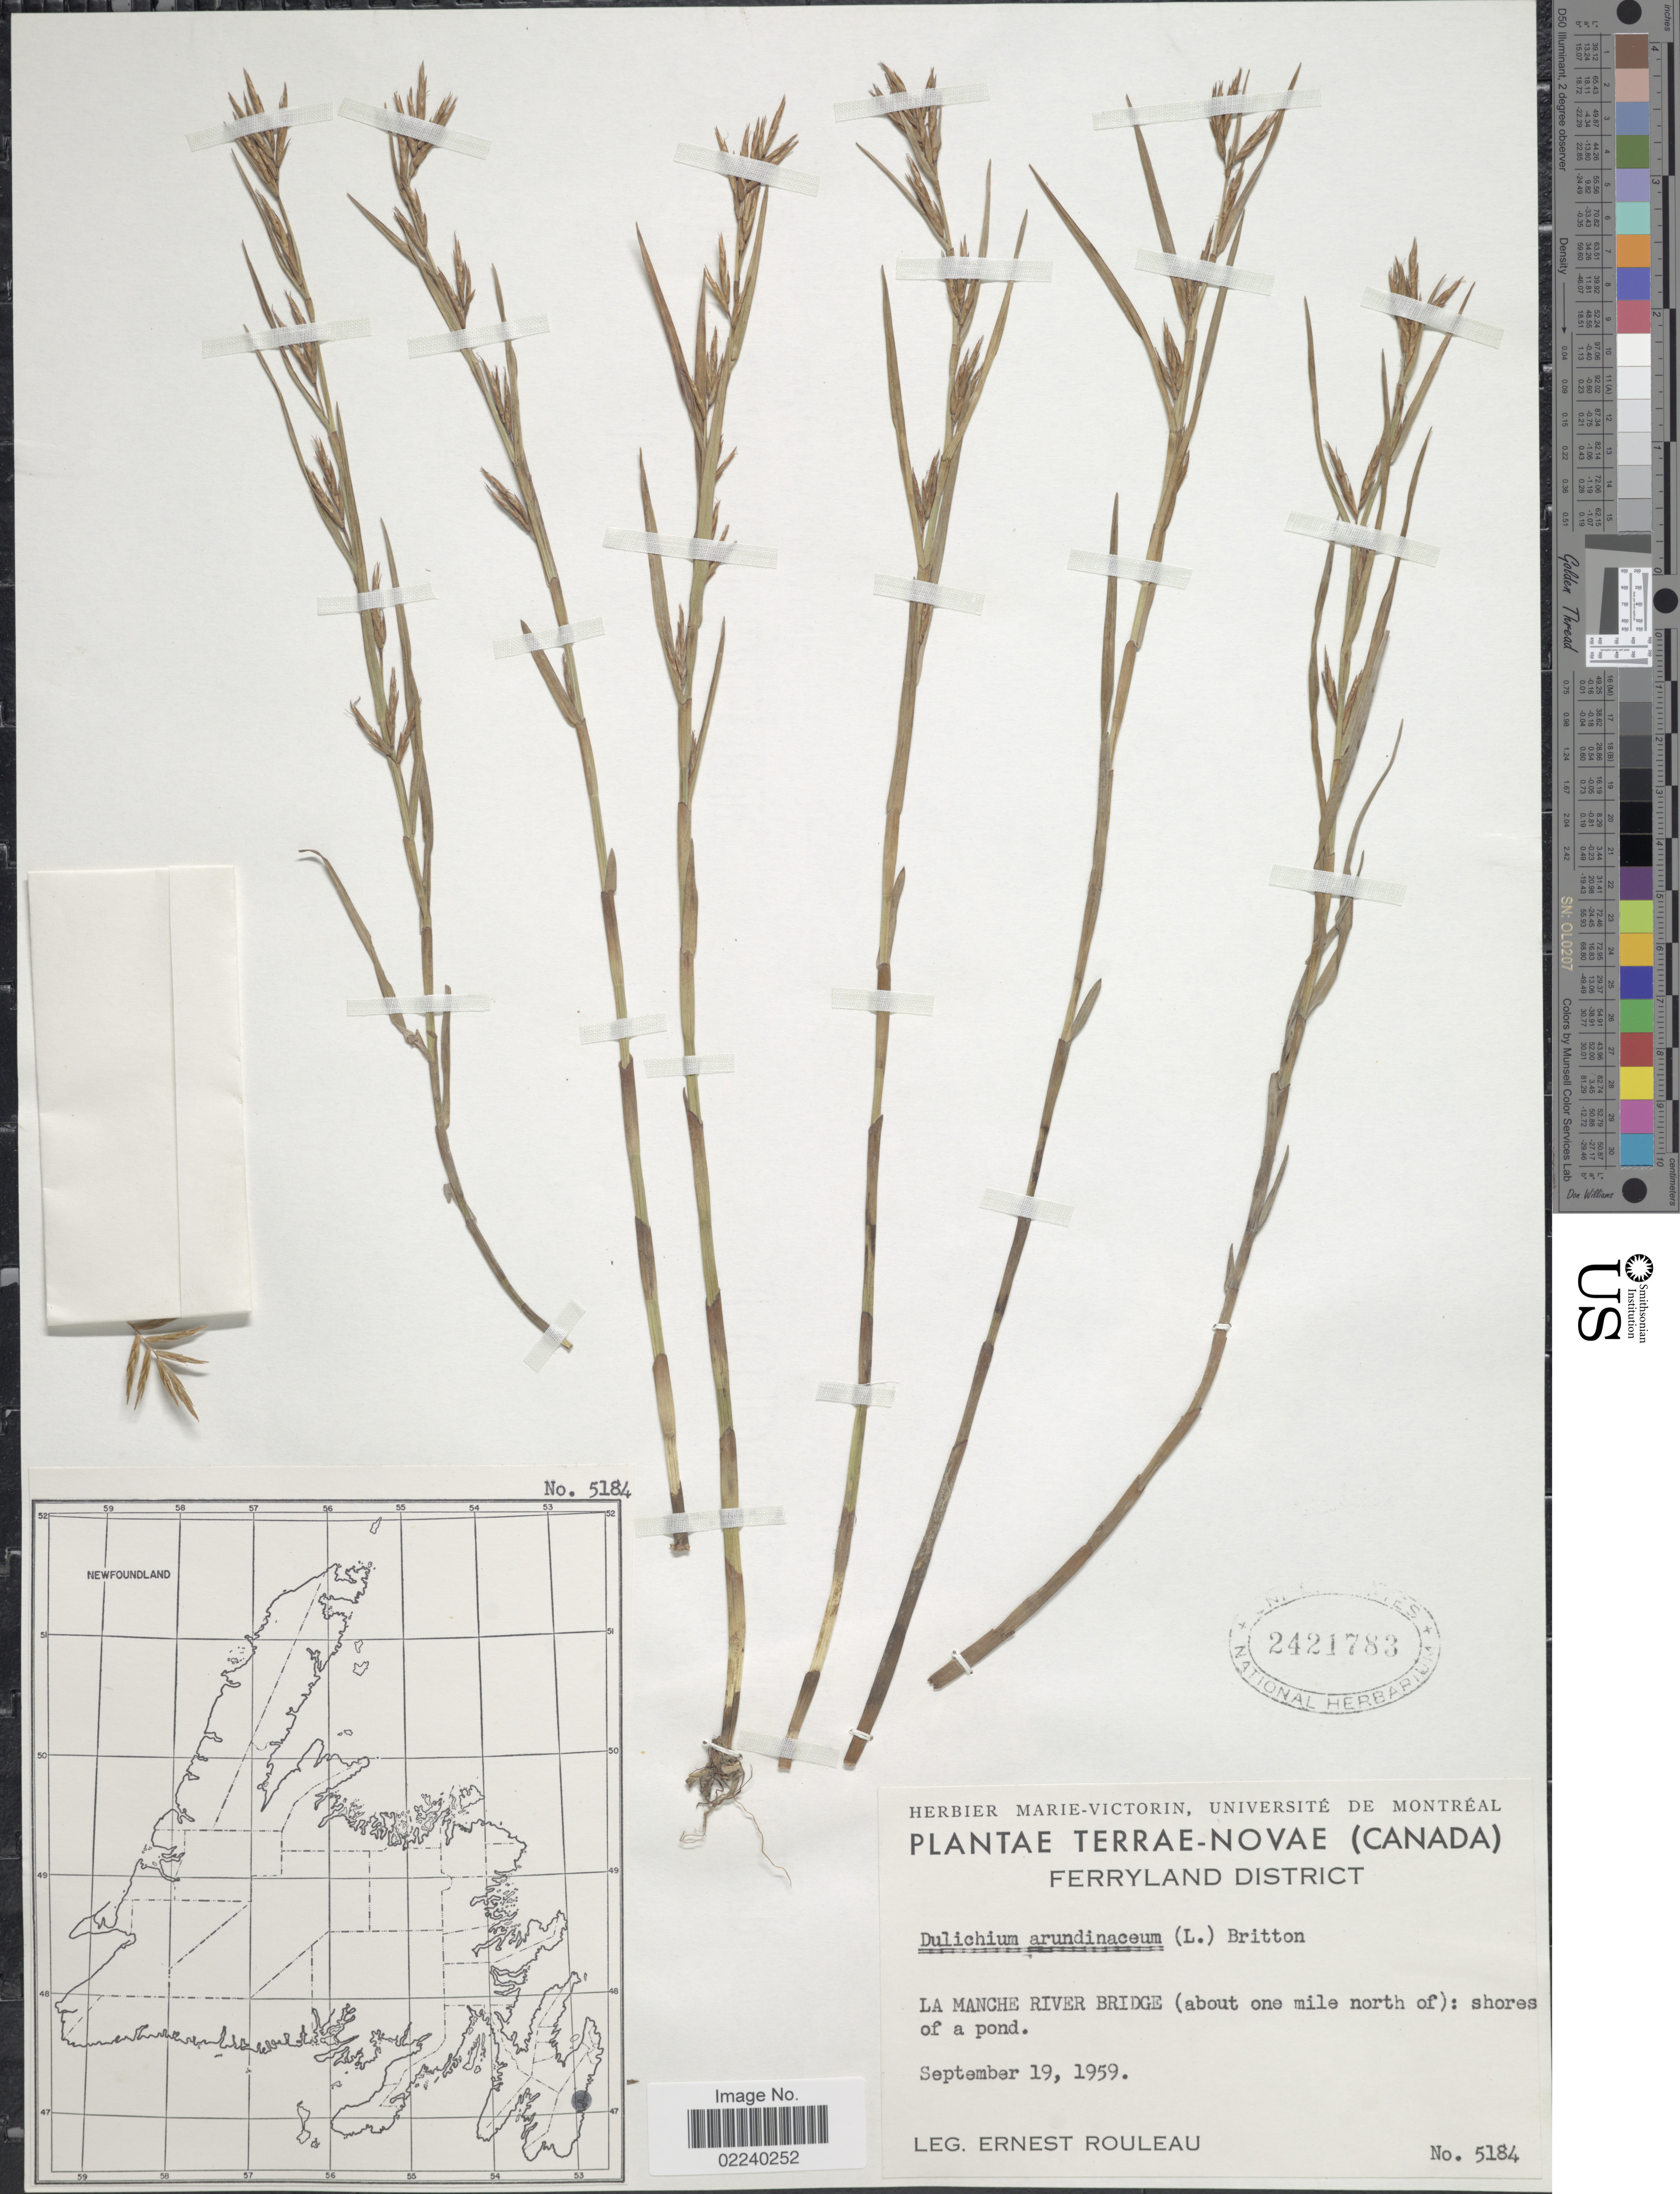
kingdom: Plantae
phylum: Tracheophyta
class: Liliopsida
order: Poales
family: Cyperaceae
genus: Dulichium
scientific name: Dulichium arundinaceum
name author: (L.) Britton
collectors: J. Rouleau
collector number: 5184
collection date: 1959-09-19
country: Canada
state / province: Newfoundland and Labrador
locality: Terrae-Novae, Ferryland District, La Manche River Bridge (about one mile north of)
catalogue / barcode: US 2421783